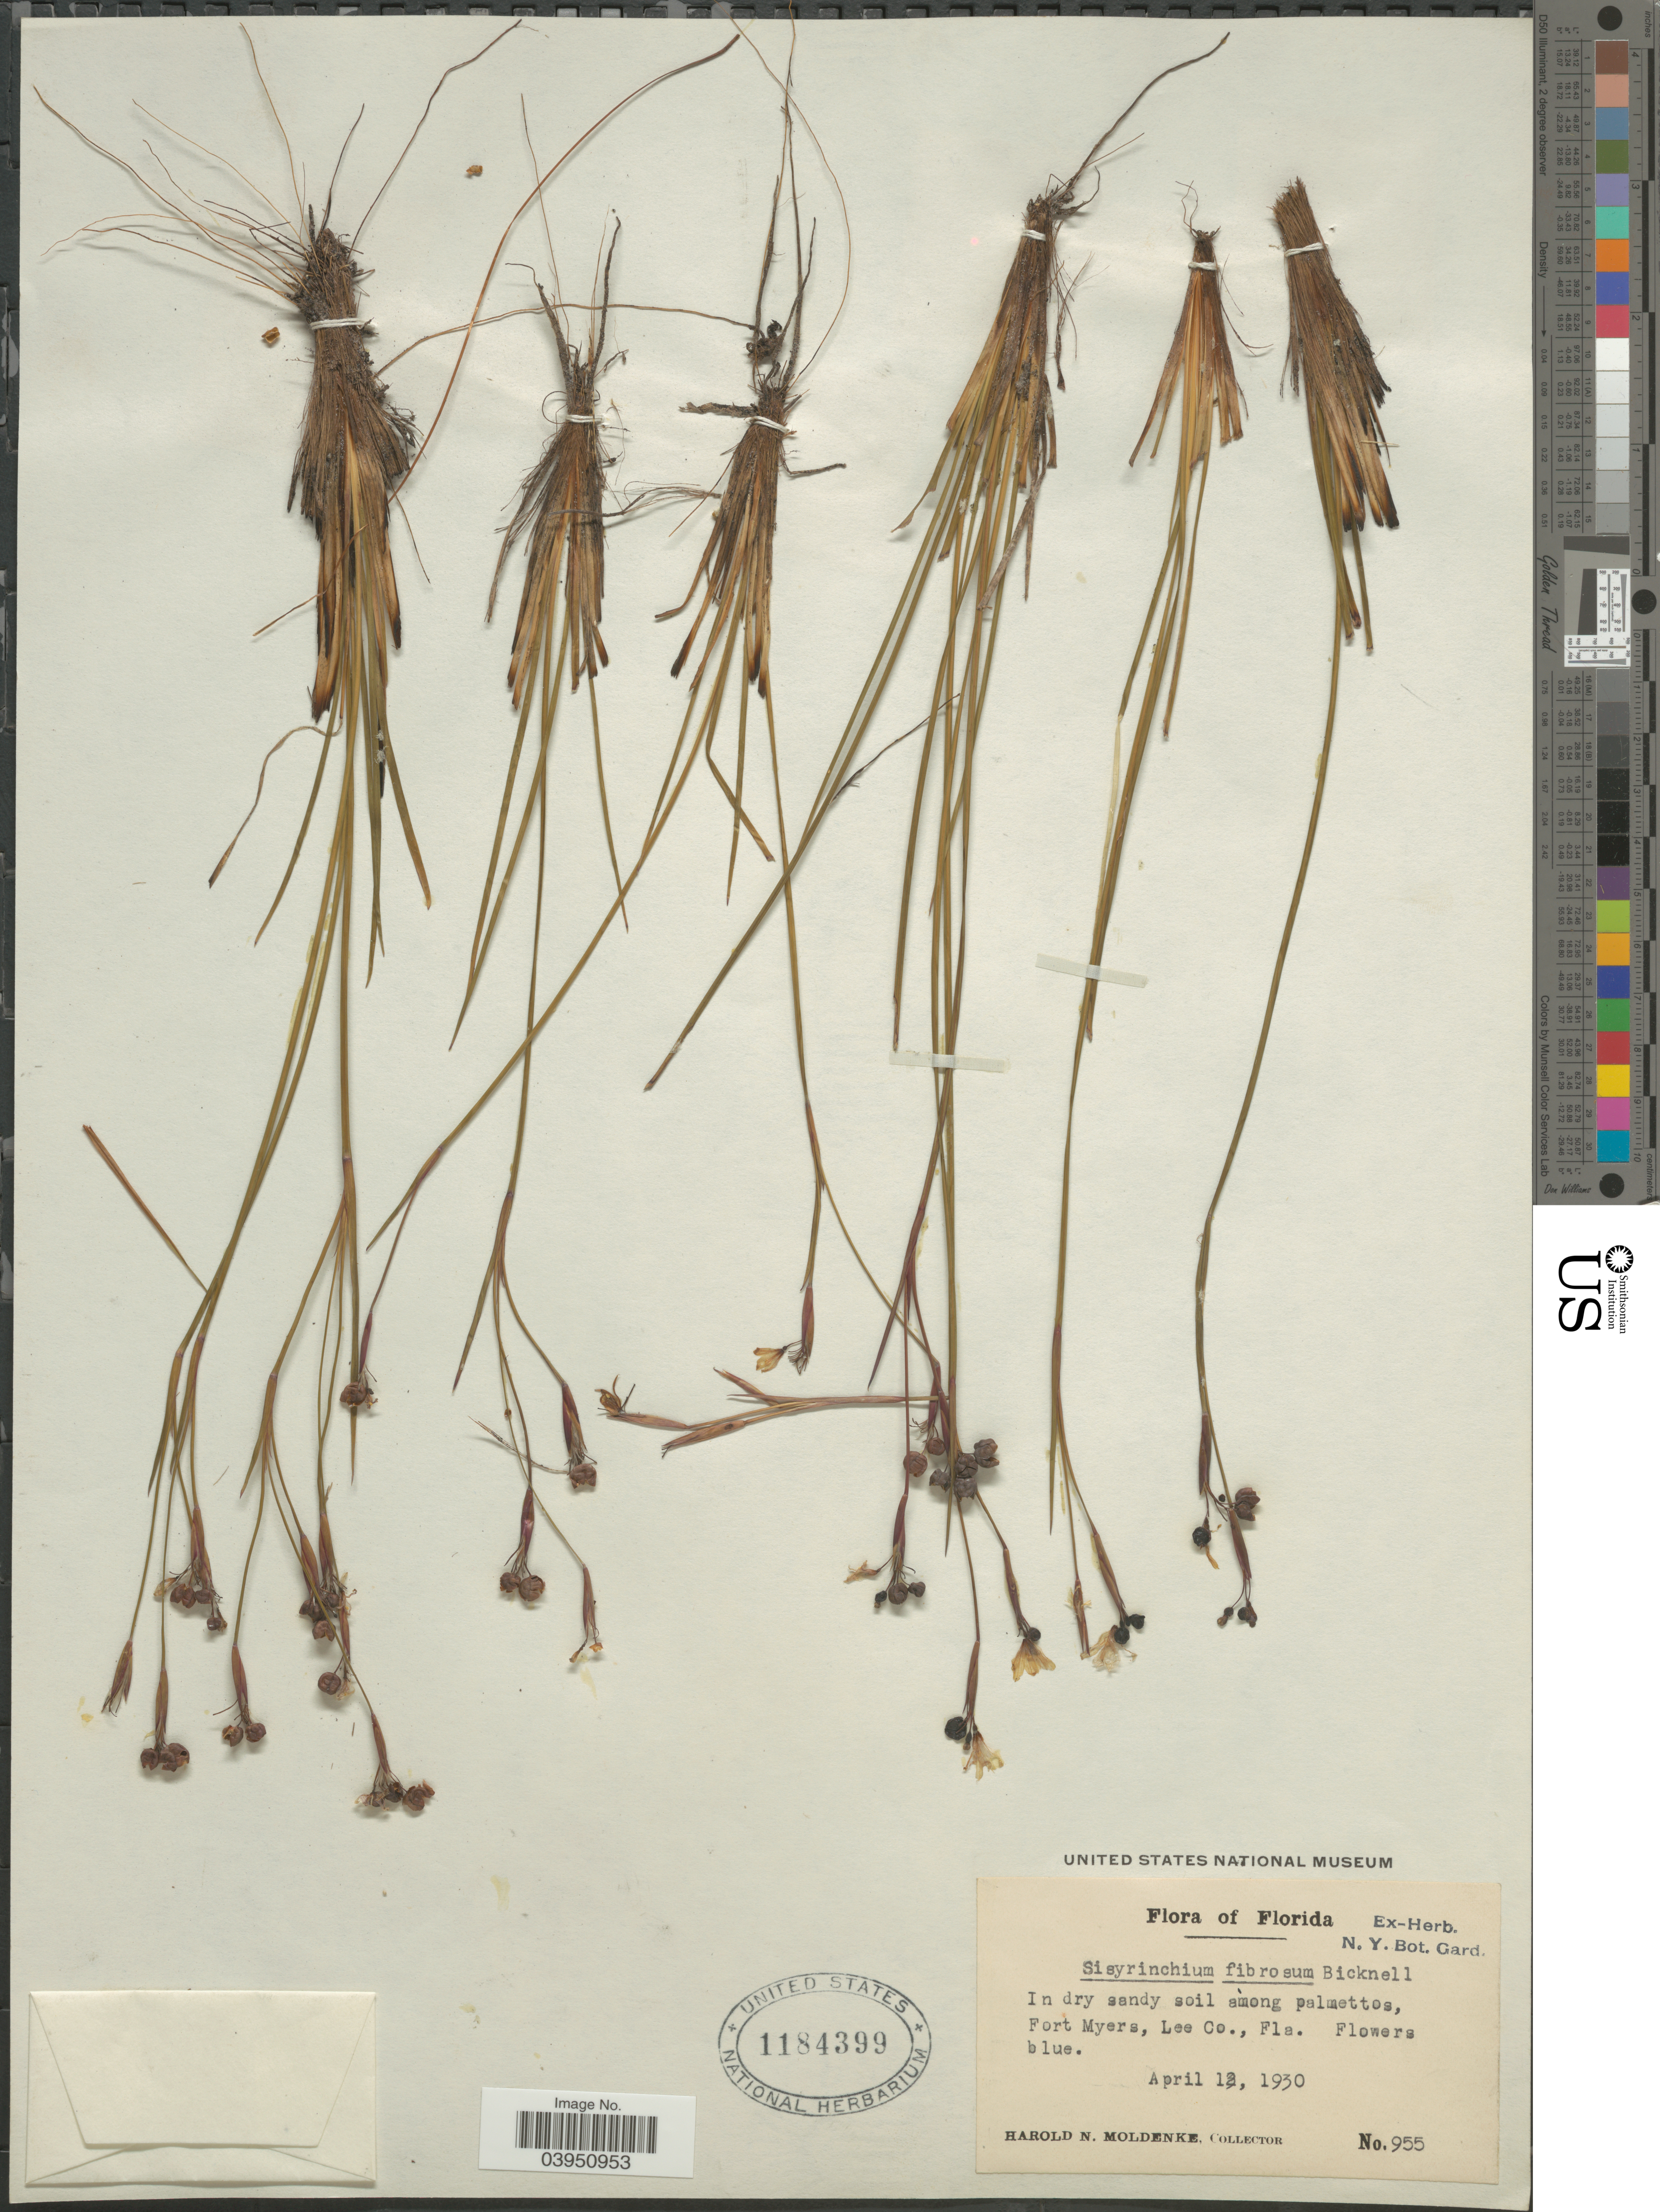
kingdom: Plantae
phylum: Tracheophyta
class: Liliopsida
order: Asparagales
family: Iridaceae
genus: Sisyrinchium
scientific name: Sisyrinchium fibrosum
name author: E.P. Bicknell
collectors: H. N. Moldenke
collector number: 955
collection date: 1930-04-12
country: United States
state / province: Florida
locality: Fort Myers, Lee Co.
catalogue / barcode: US 1184399